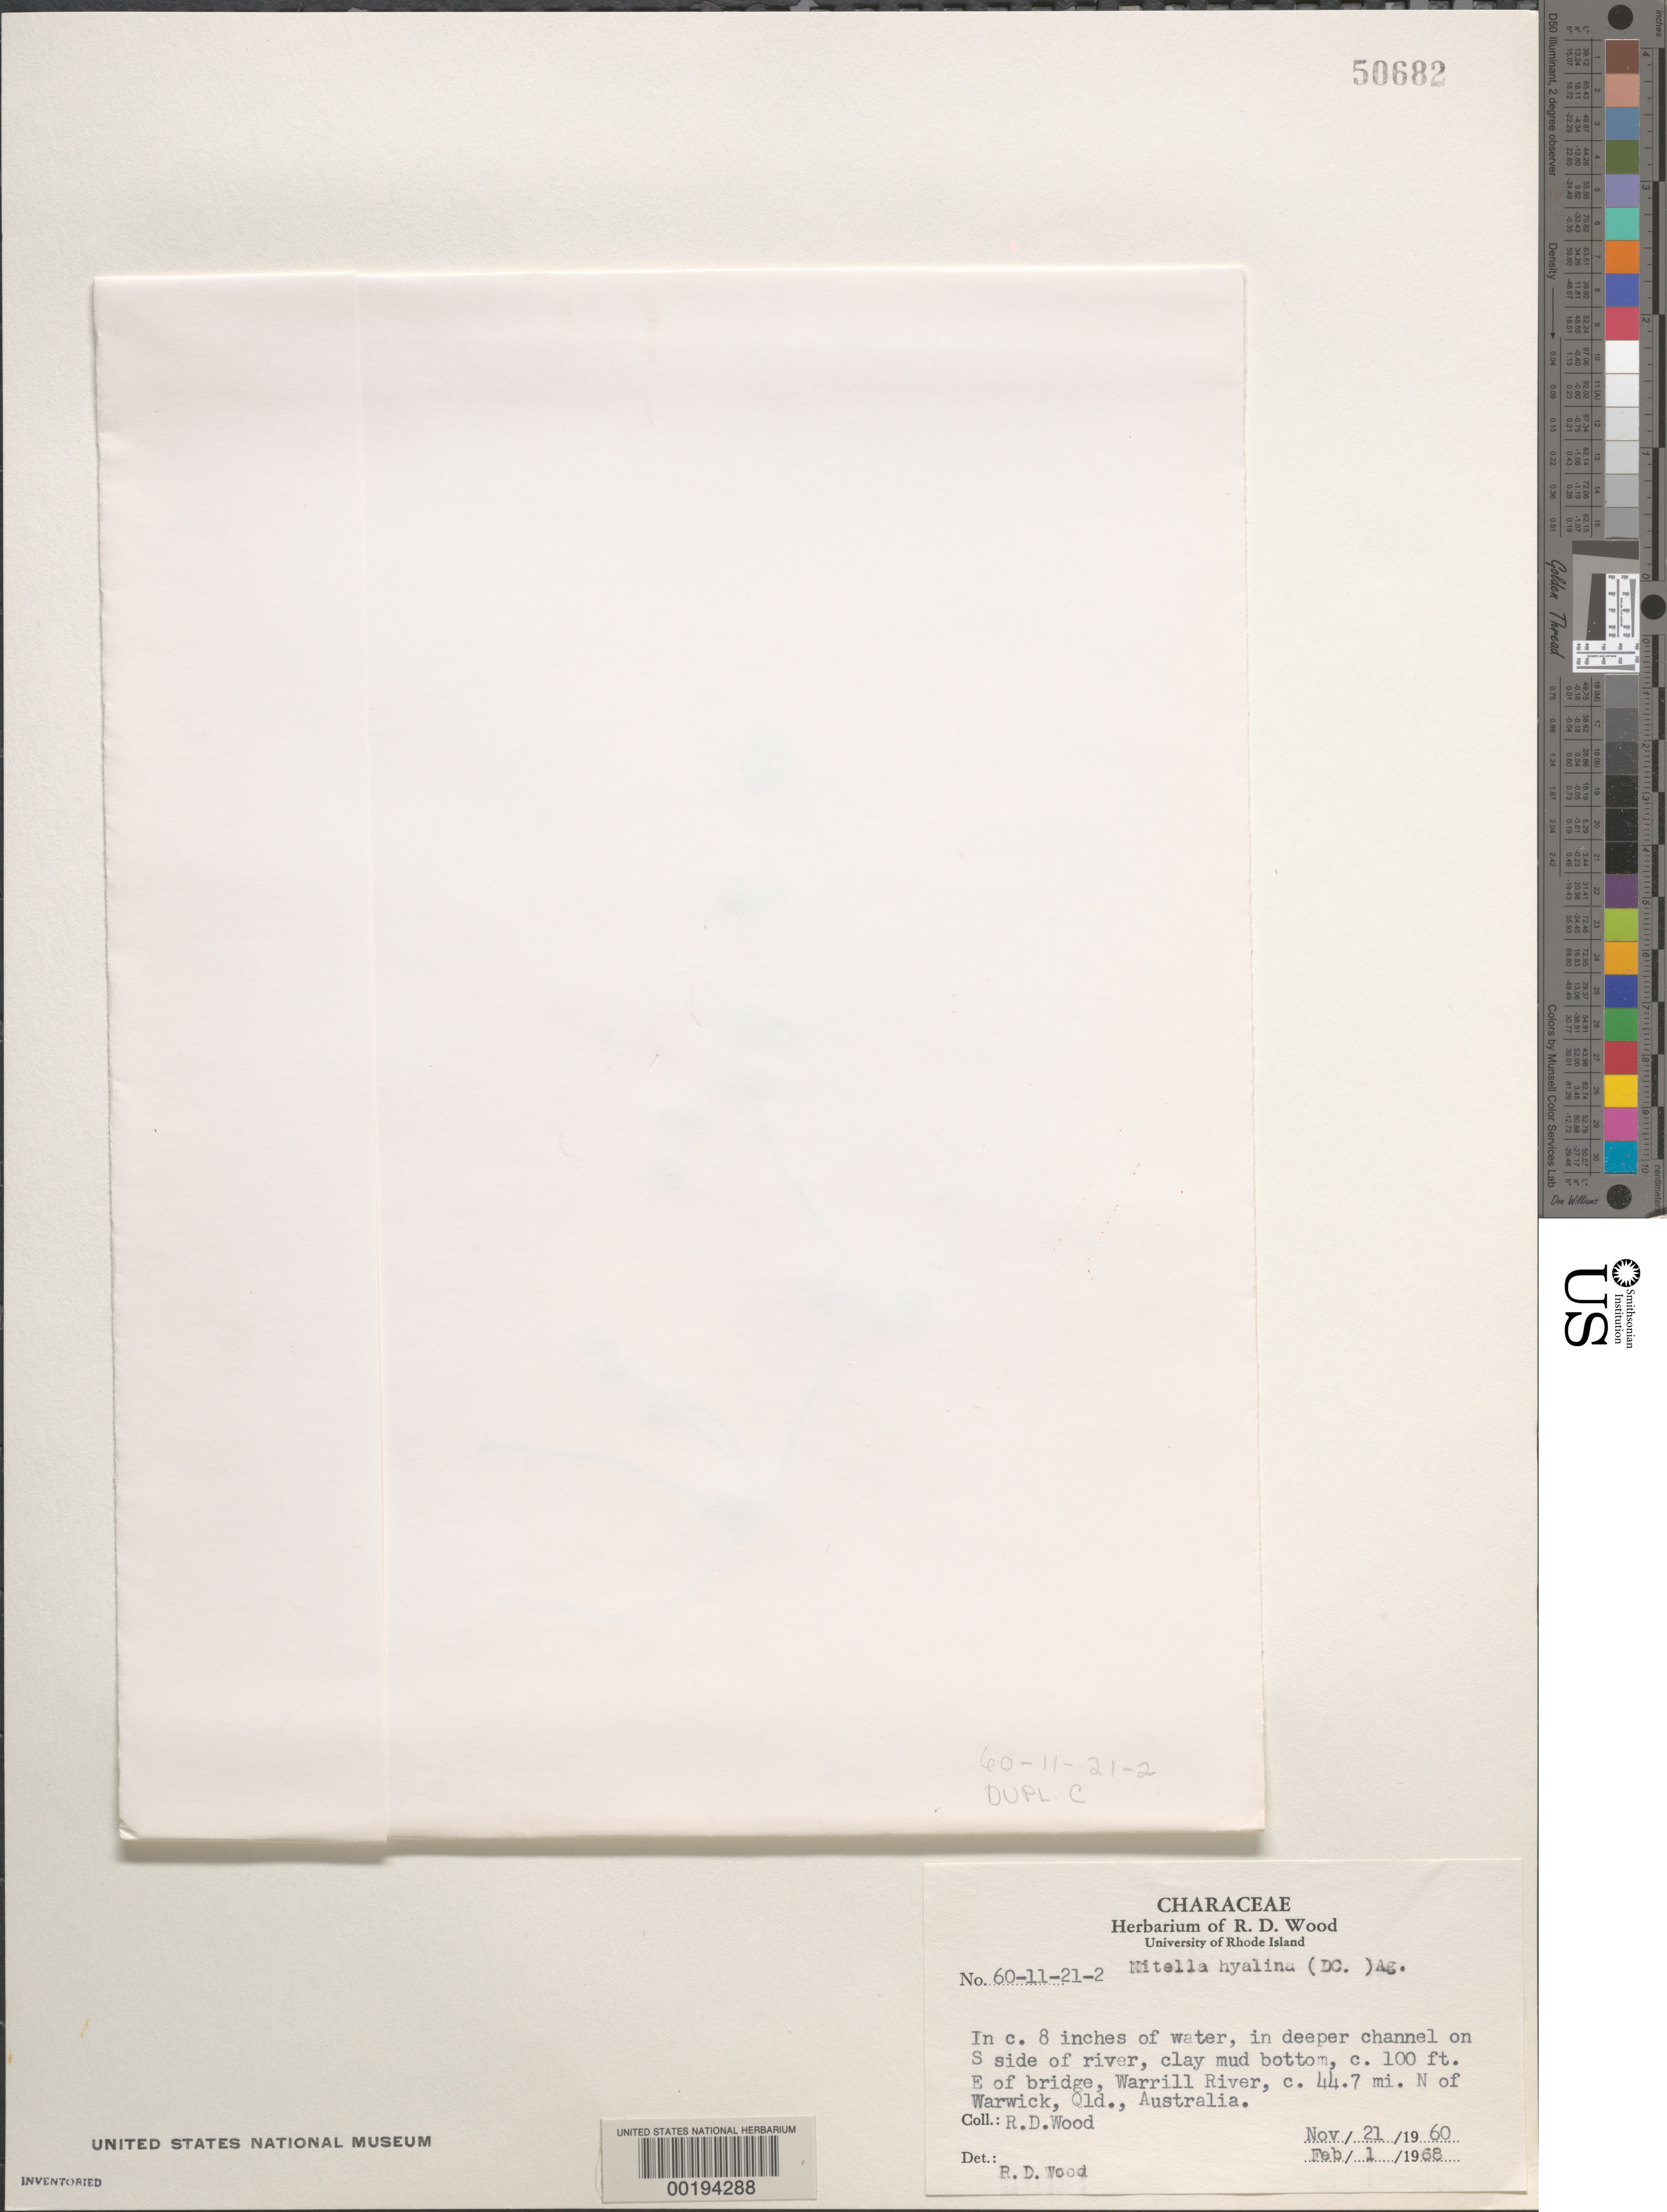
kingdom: Plantae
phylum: Charophyta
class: Charophyceae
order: Charales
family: Characeae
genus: Nitella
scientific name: Nitella hyalina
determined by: Wood, R. D.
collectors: R. Wood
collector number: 60-11-21-2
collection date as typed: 21 Nov 1960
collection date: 1960-11-21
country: Australia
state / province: Queensland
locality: Warrill river, ca. 44.7 miles north of warwick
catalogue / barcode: US 50682